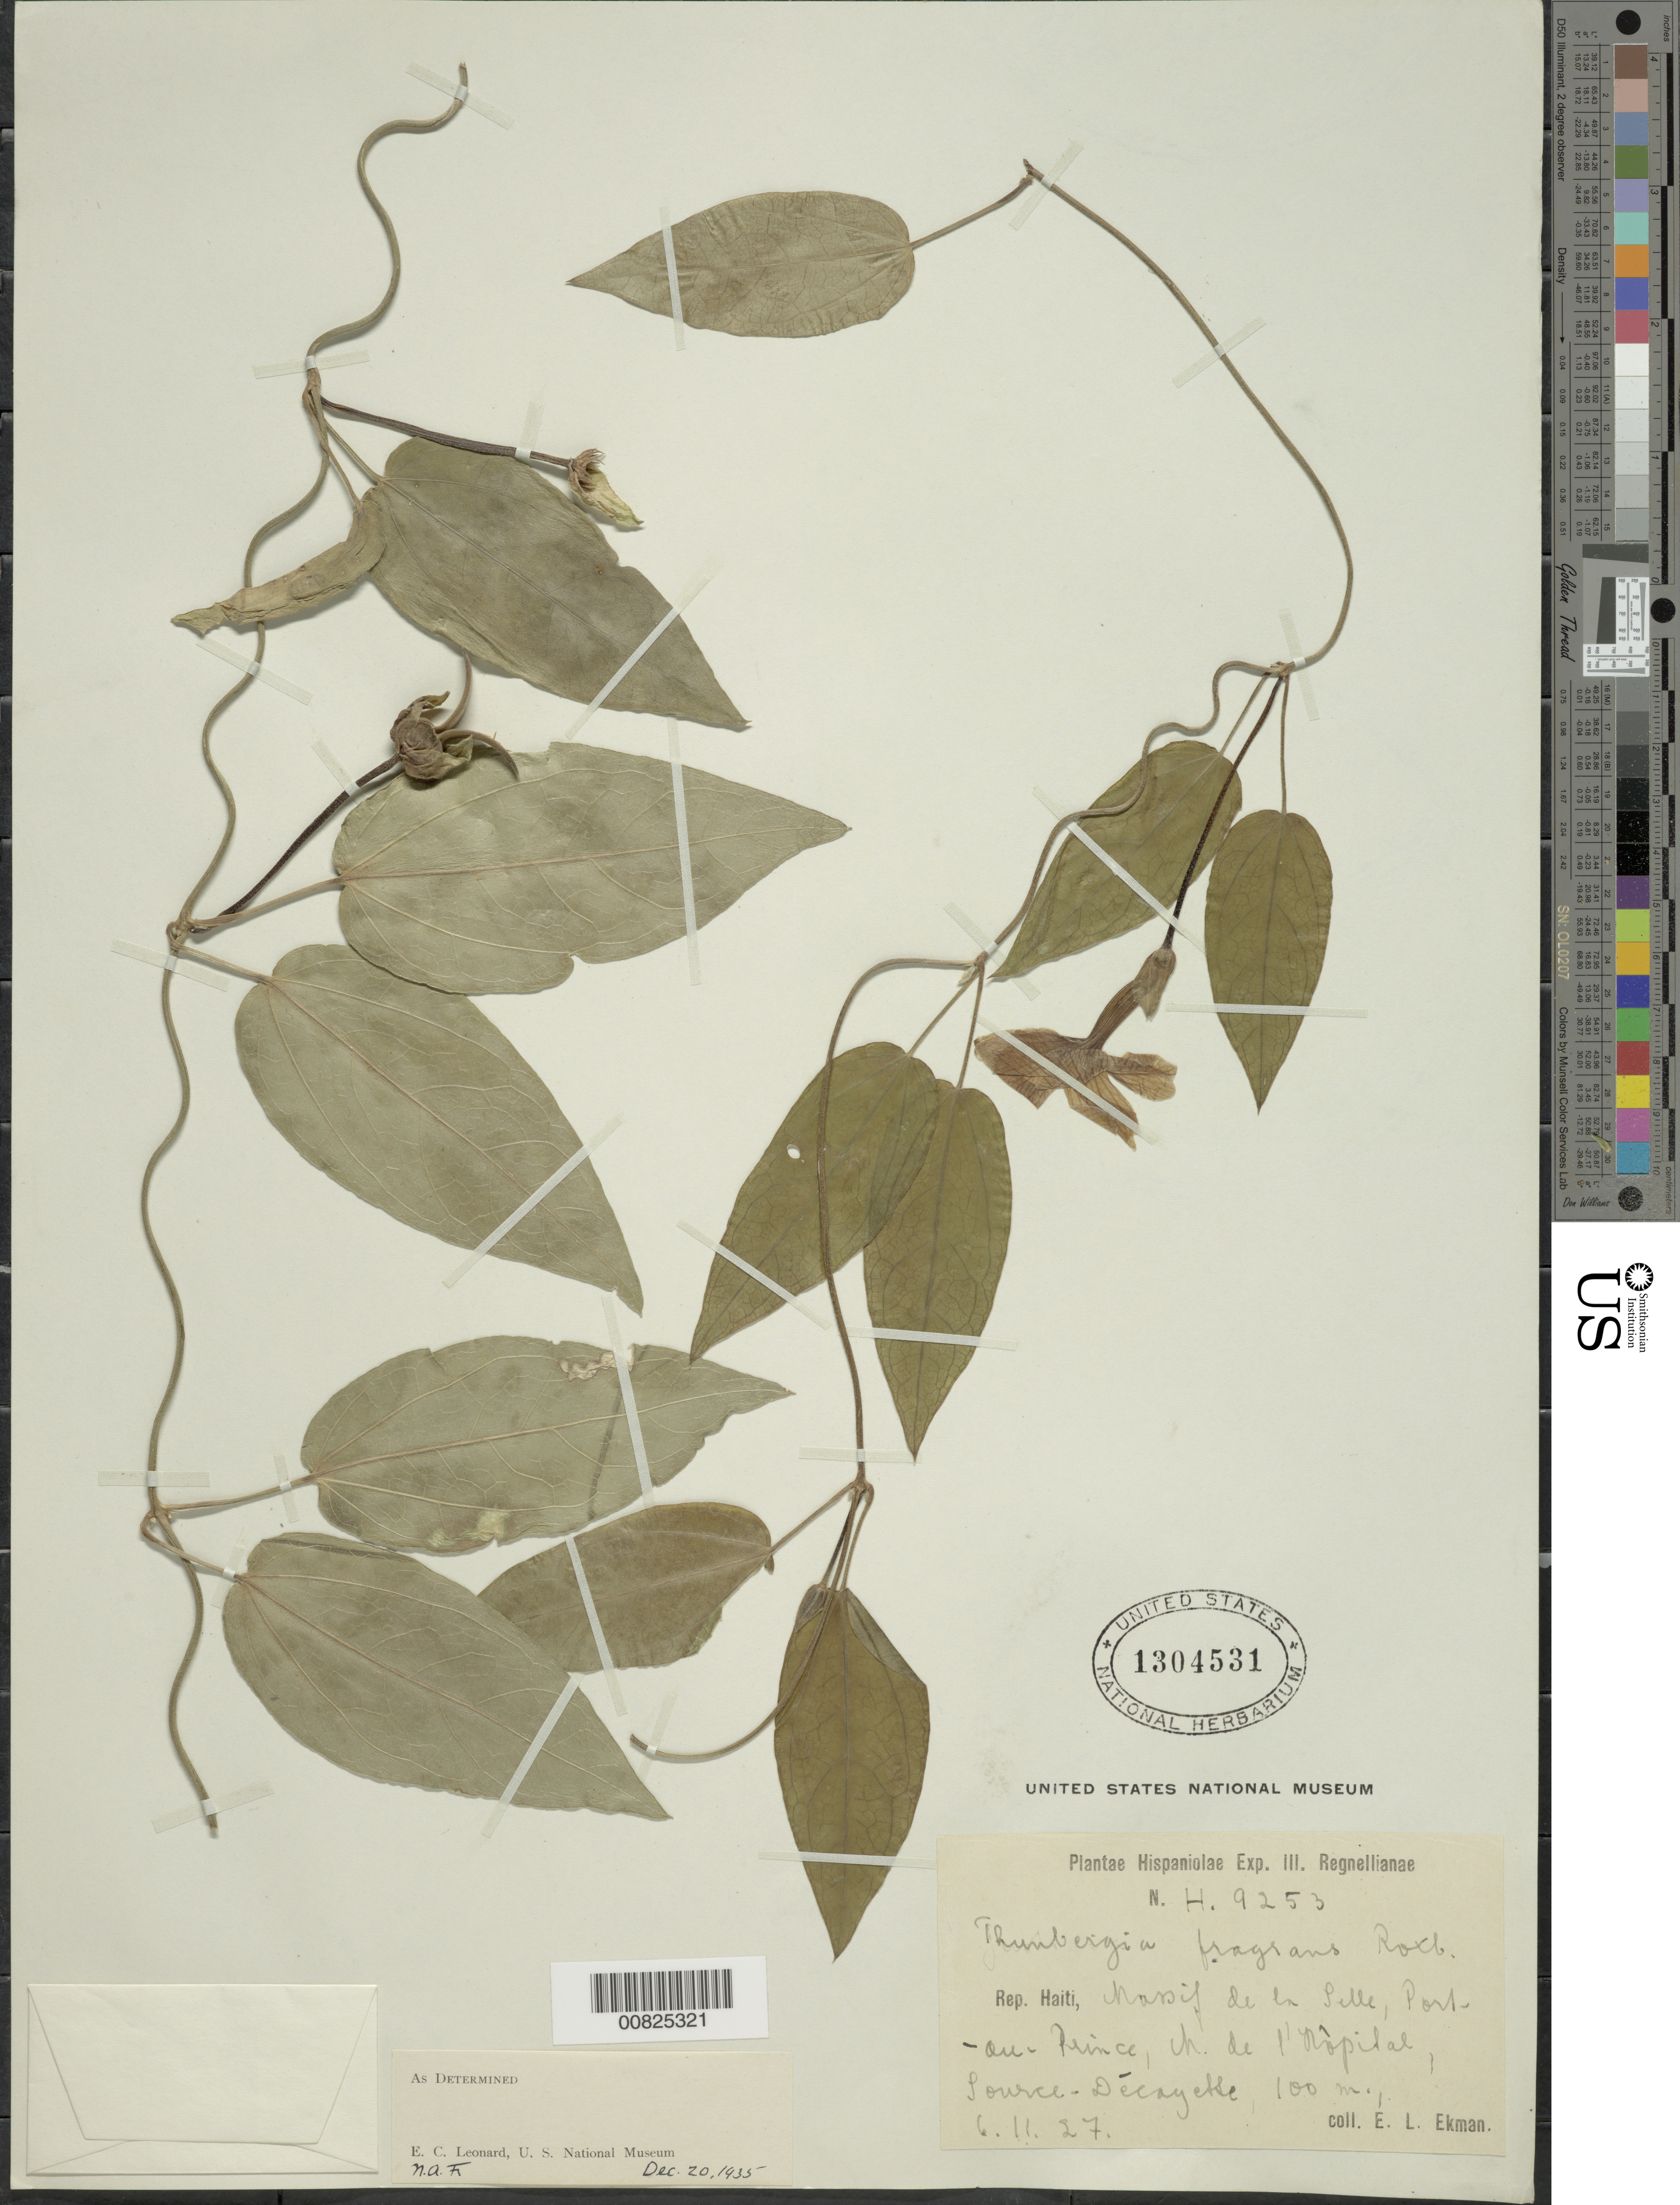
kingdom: Plantae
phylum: Tracheophyta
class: Magnoliopsida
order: Lamiales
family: Acanthaceae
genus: Thunbergia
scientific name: Thunbergia fragrans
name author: Roxb.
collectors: E. L. Ekman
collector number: H 9253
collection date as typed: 06 Nov 1927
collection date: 1927-11-06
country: Haiti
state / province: Ouest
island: Hispaniola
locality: Massif de la Selle, Port-au-Prince, Morne de l'Hôpital, Source-Décayette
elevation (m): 100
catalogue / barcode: US 1304531